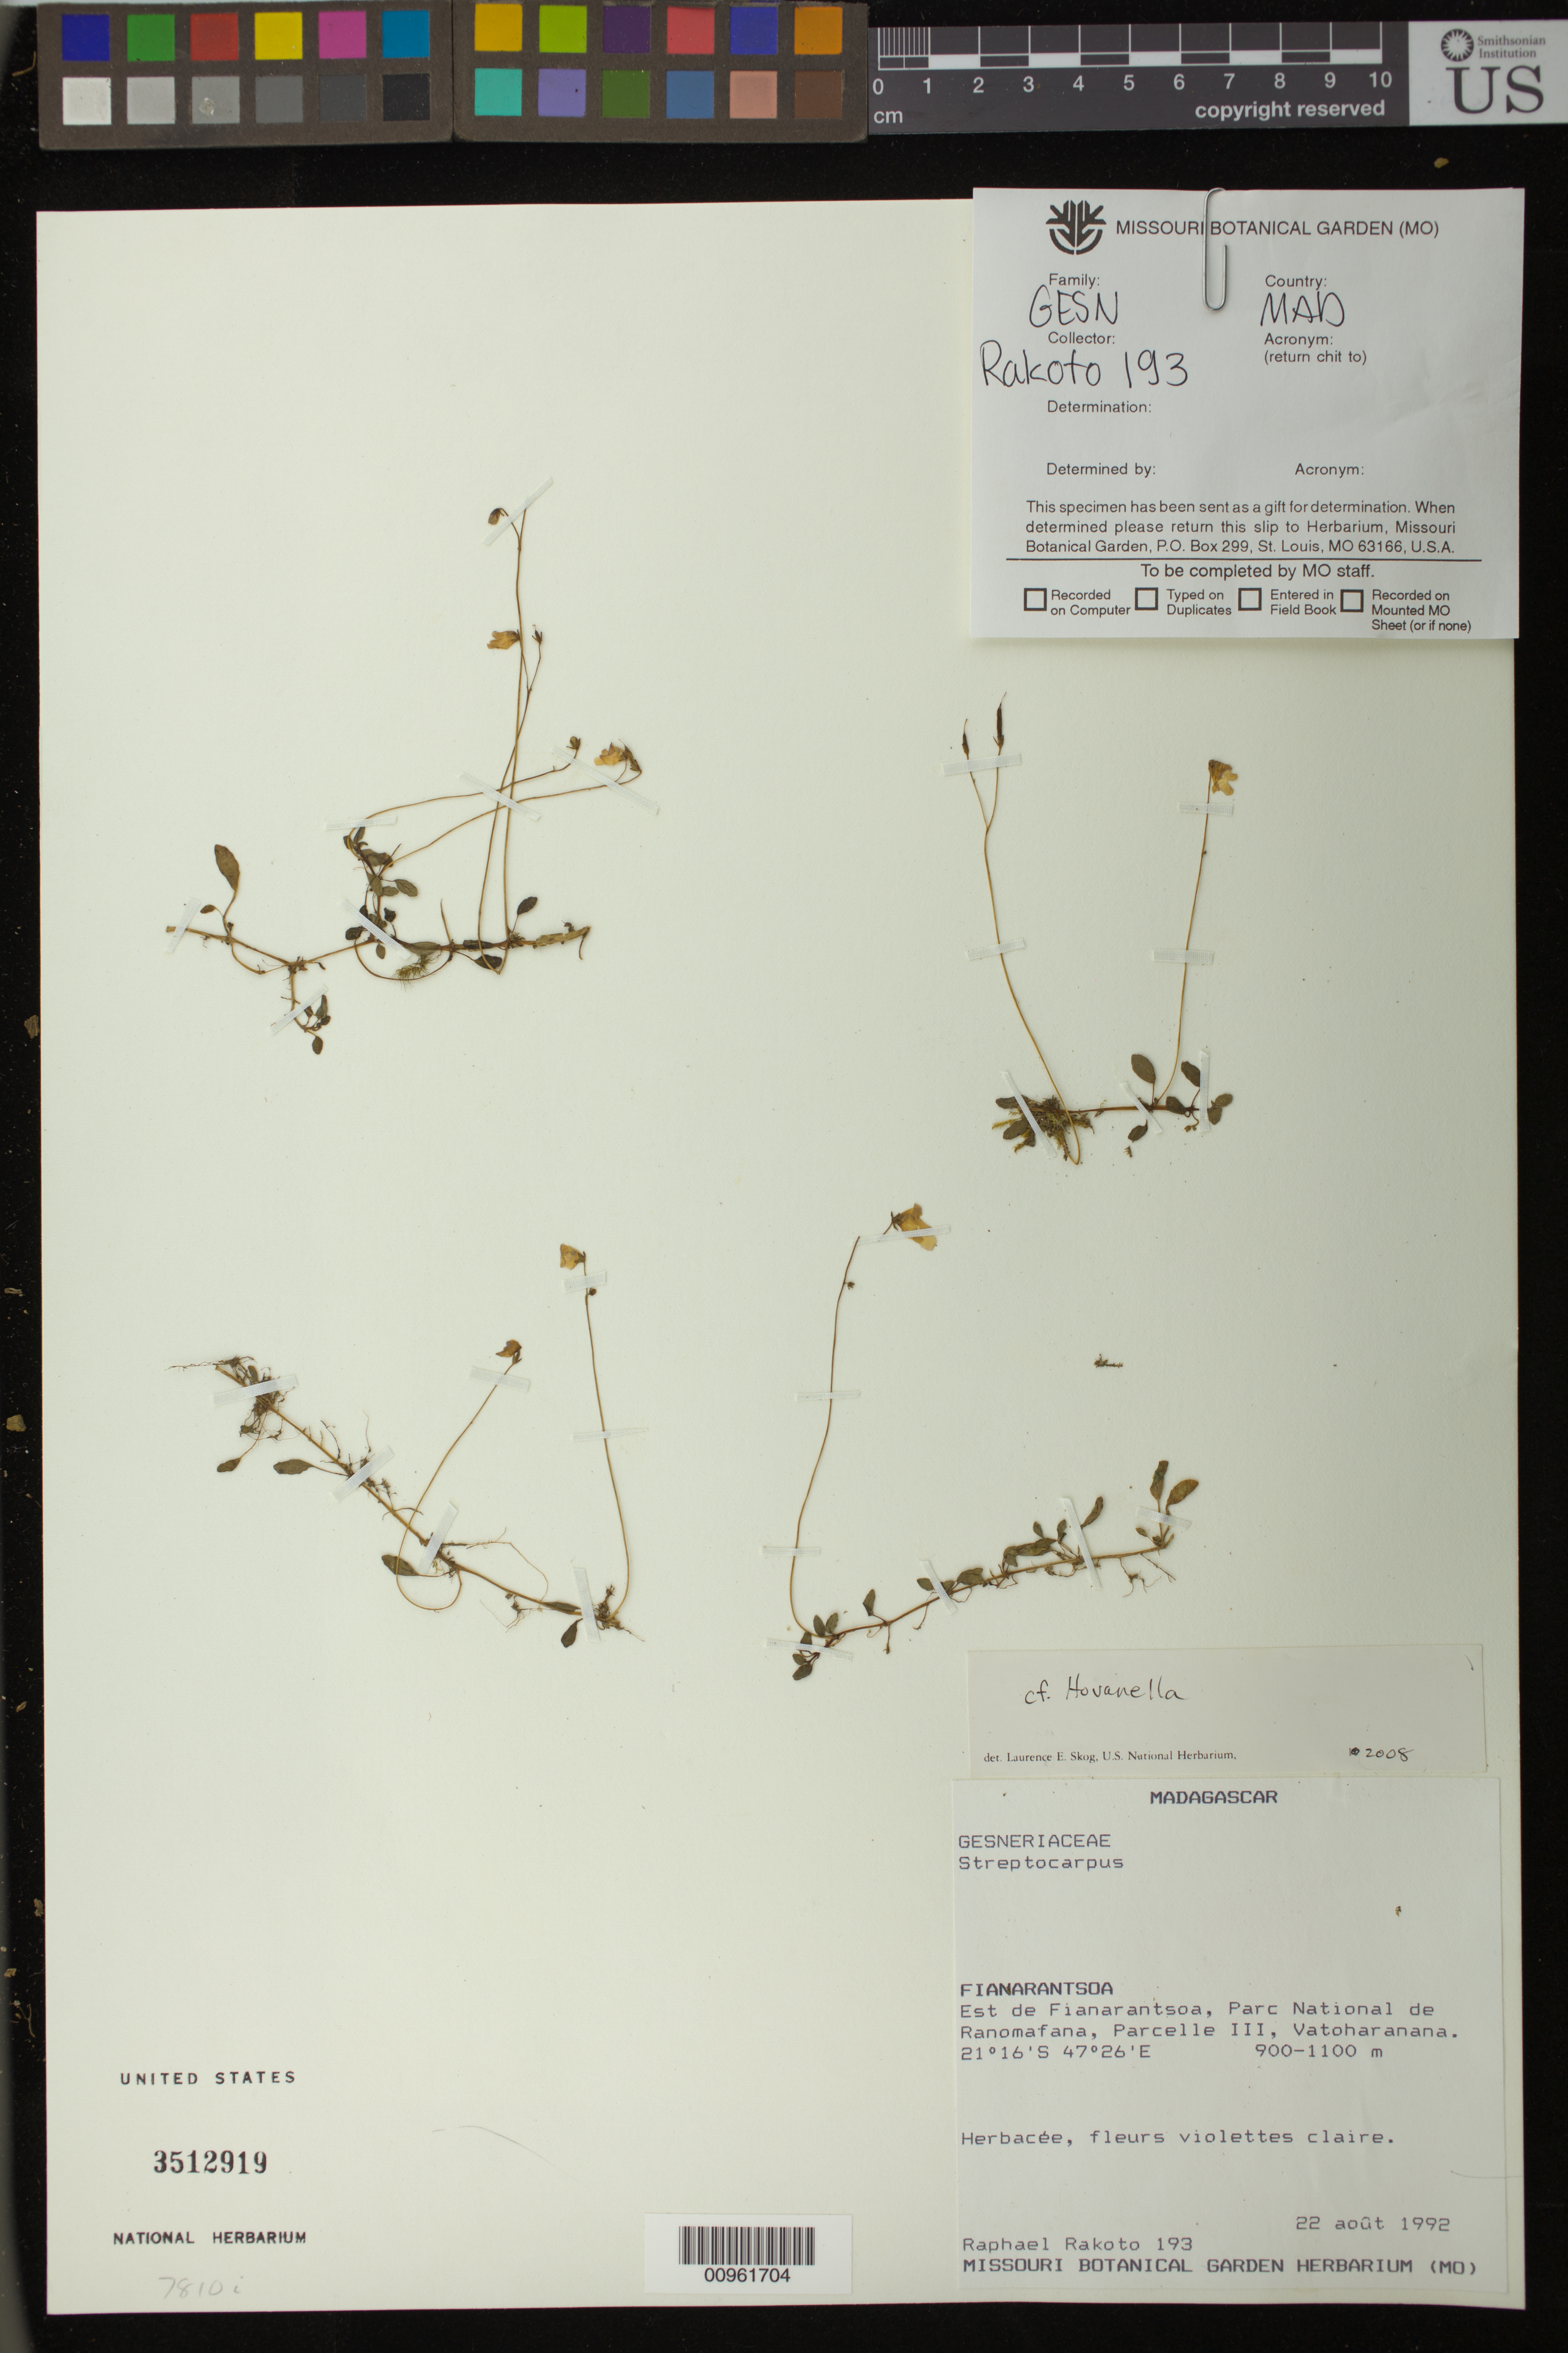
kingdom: Plantae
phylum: Tracheophyta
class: Magnoliopsida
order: Lamiales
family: Gesneriaceae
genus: Hovanella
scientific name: Hovanella sp.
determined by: Skog, Laurence E.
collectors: R. Rakoto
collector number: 193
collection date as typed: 22 Aug 1992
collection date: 1992-08-22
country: Madagascar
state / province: Vatovavy Fitovinany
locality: Est de Fianarantsoa, Parc National de Ranomafana, Parcelle III, Vatoharanana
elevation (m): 900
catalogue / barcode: US 3512919